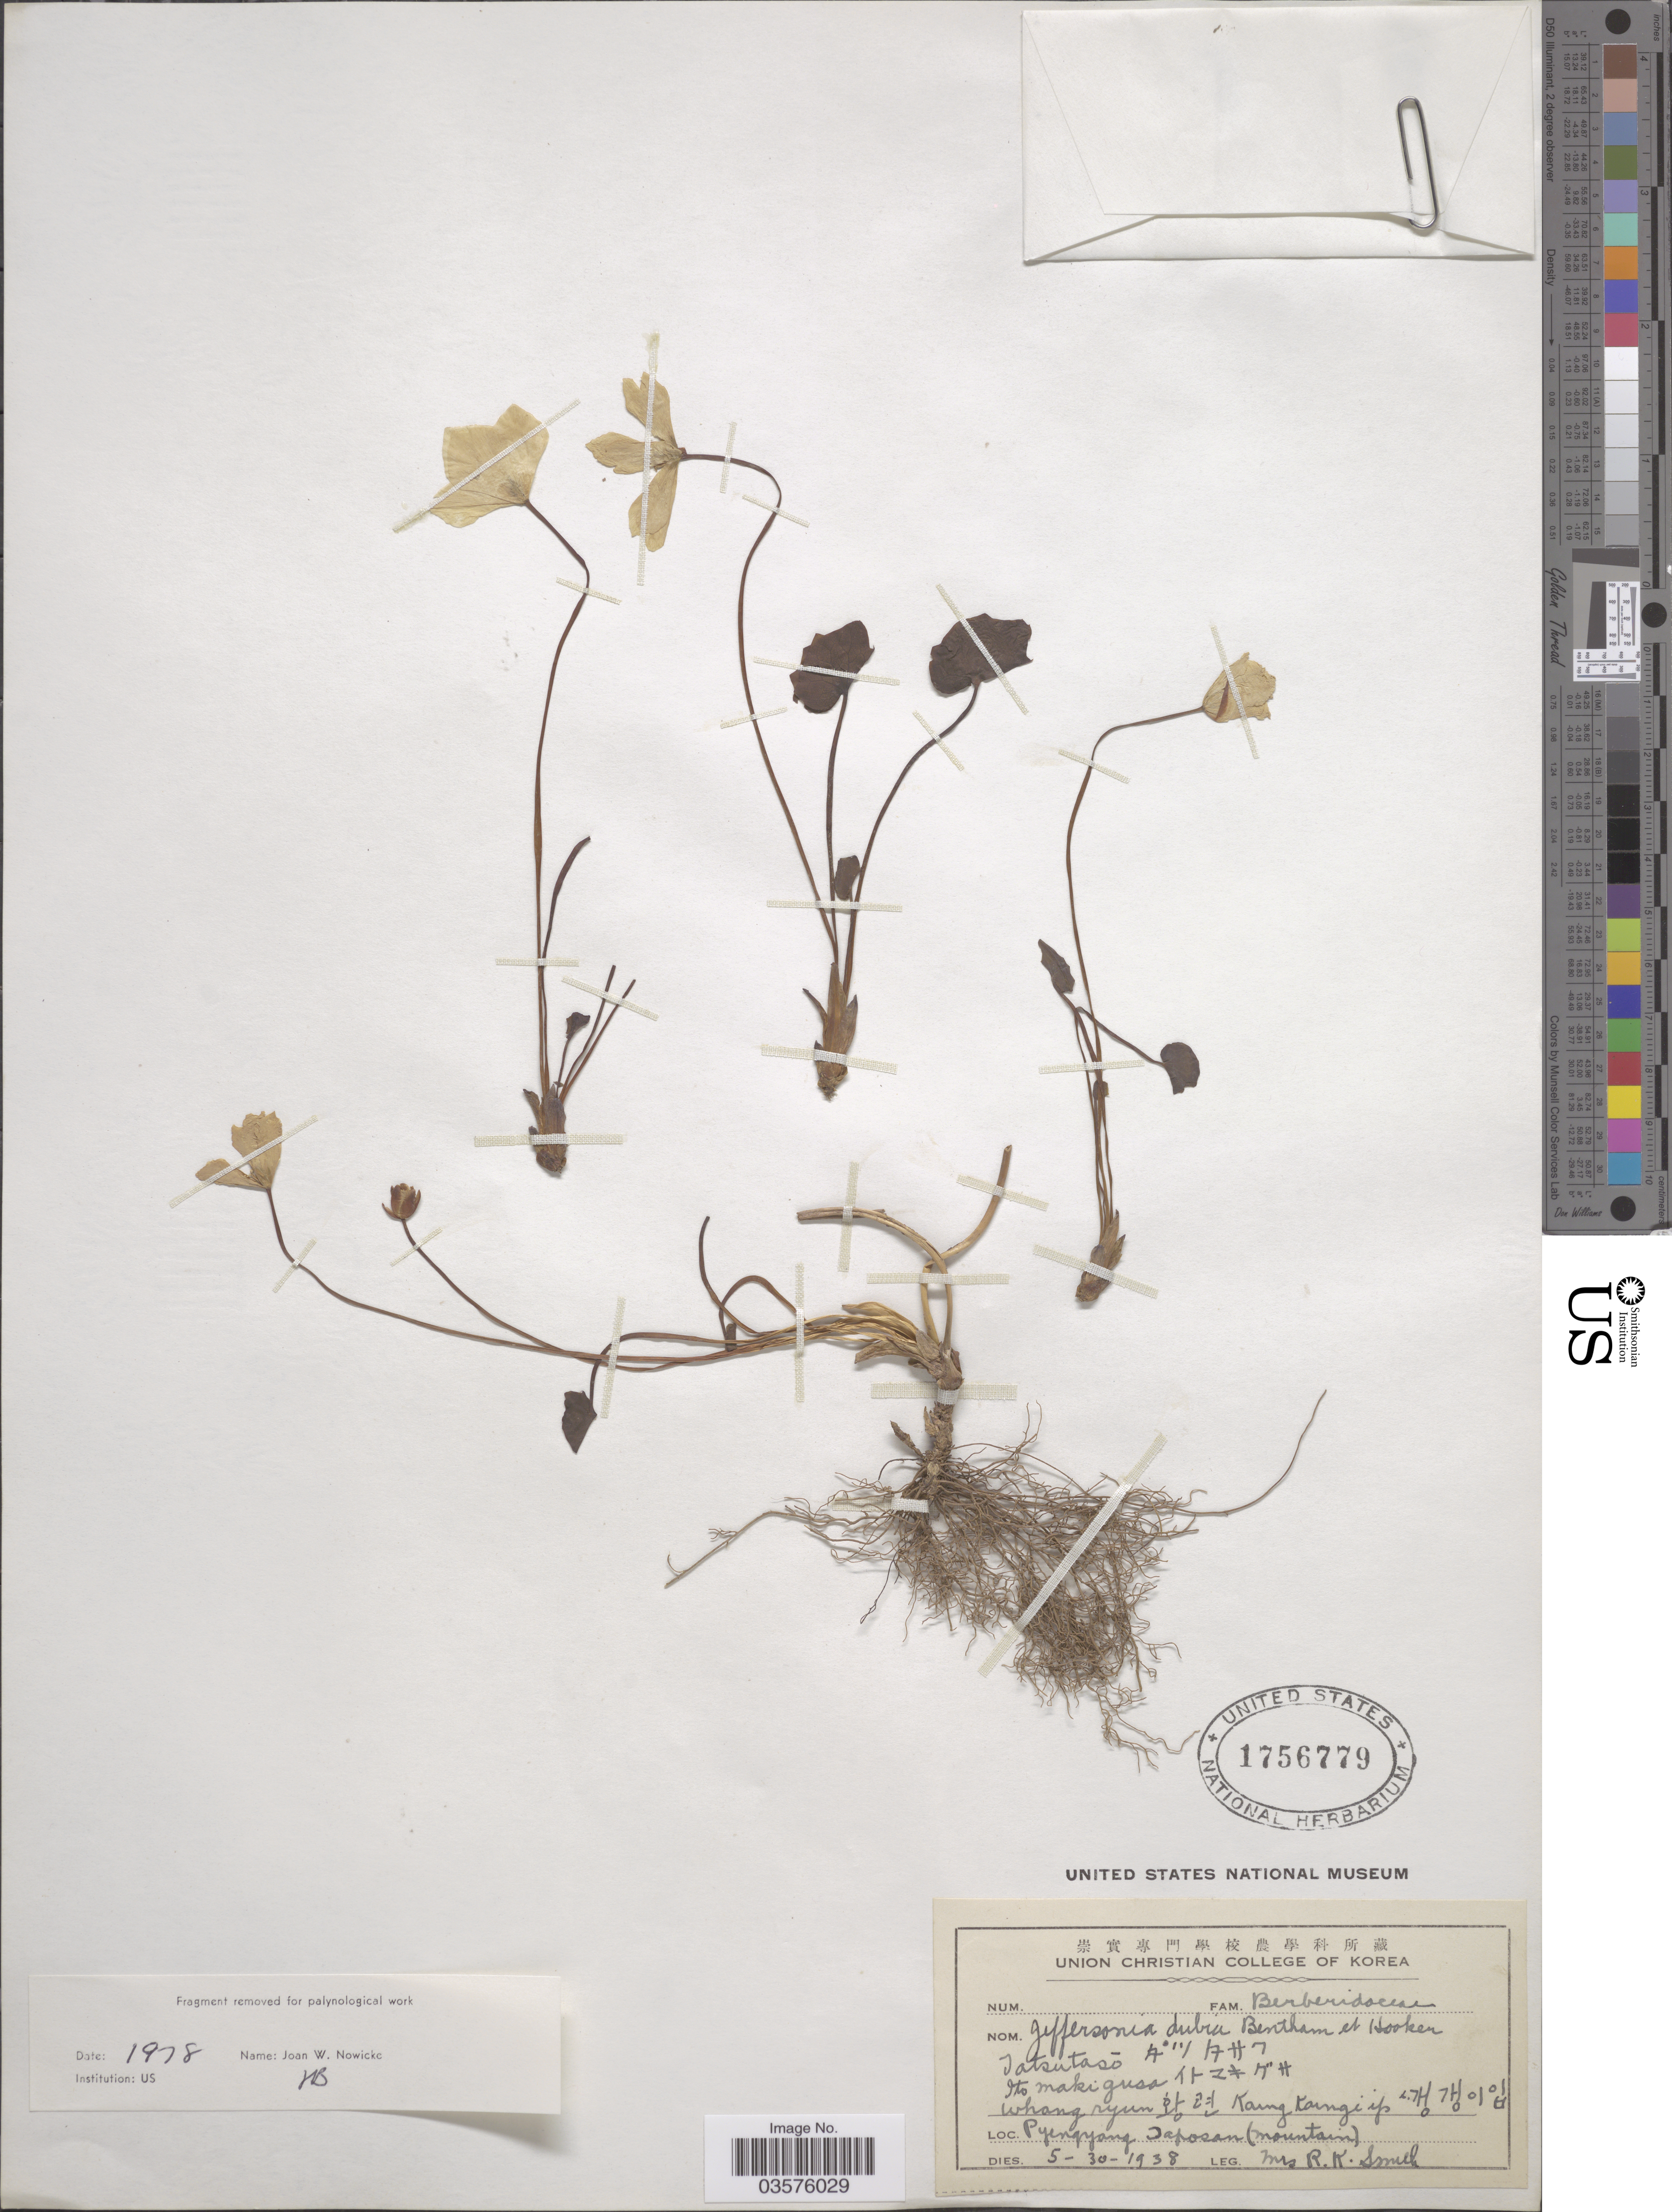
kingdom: Plantae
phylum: Tracheophyta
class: Magnoliopsida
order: Ranunculales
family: Berberidaceae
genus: Plagiorhegma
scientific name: Plagiorhegma dubium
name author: Maxim.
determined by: Strong, Mark T., (BOT), Smithsonian Institution - National Museum of Natural History (UNITED STATES)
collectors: Mrs. R. K. Smith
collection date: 1938-05-30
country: North Korea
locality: Pyengyang Taposan (mountain).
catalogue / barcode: US 1756779